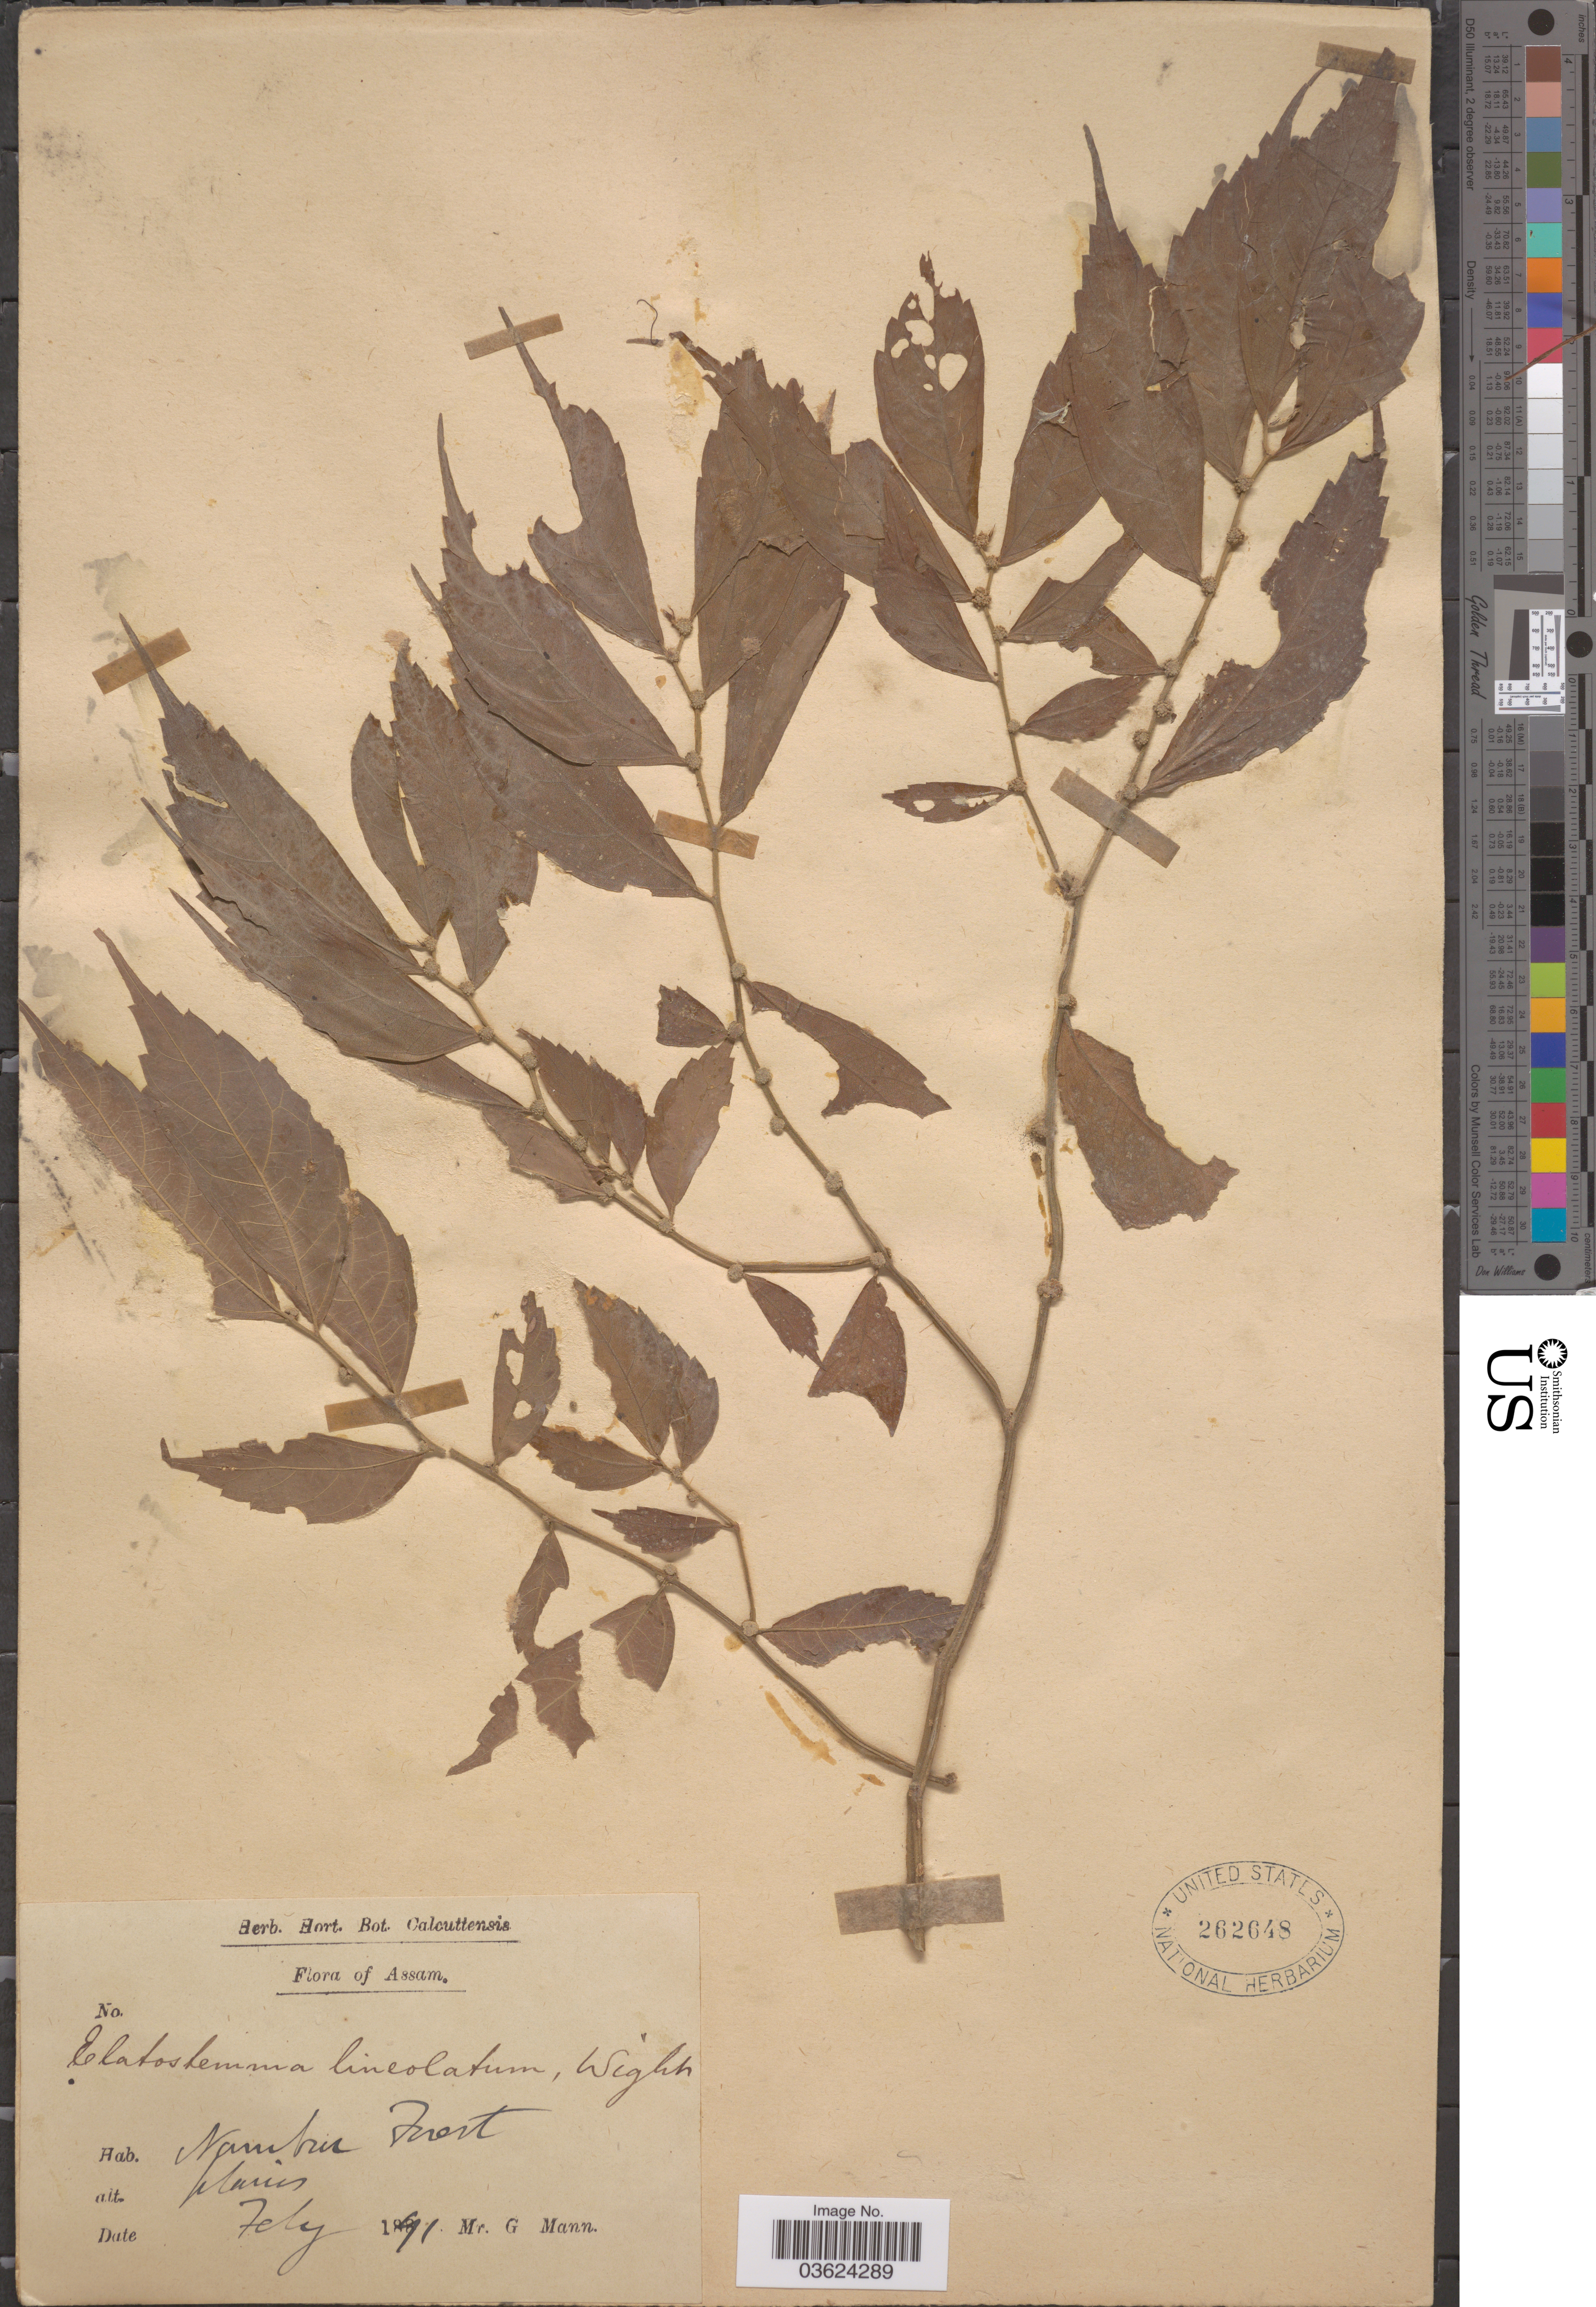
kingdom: Plantae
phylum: Tracheophyta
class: Magnoliopsida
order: Rosales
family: Urticaceae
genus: Elatostema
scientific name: Elatostema lineolatum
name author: Wight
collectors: G. Mann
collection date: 1891-07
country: India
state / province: Assam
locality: Nambru Forest Plains.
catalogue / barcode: US 262648